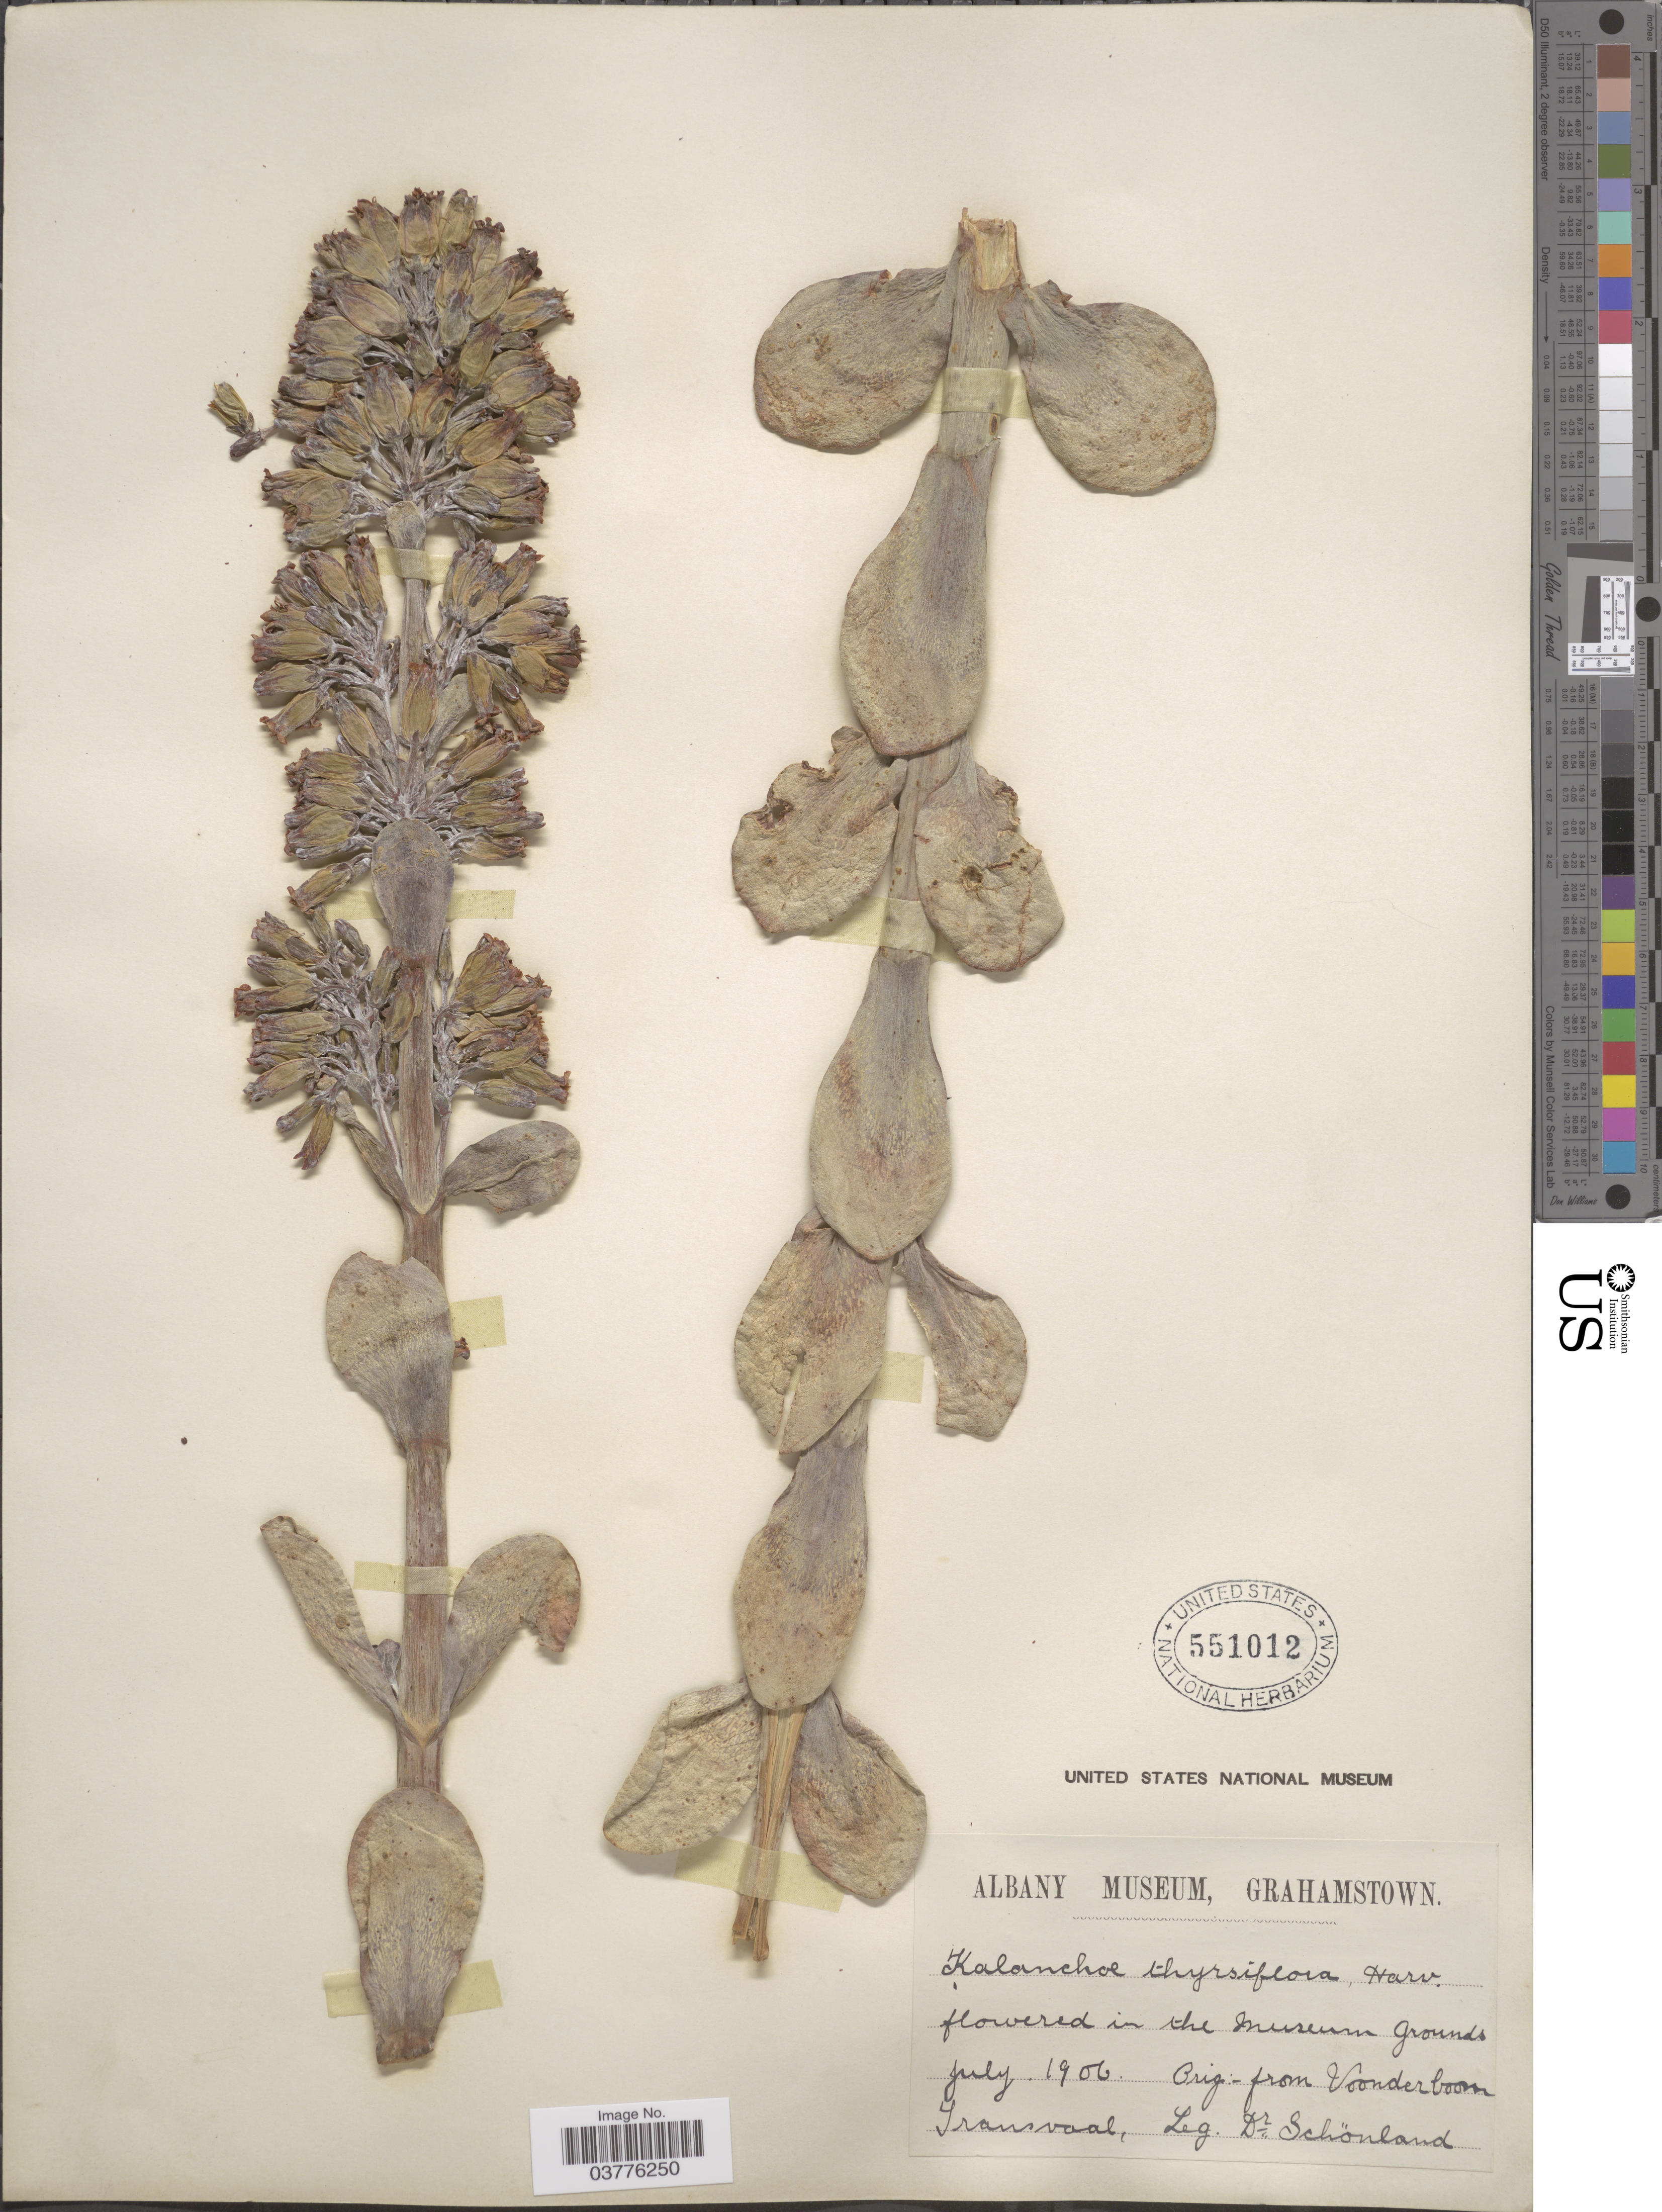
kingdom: Plantae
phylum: Tracheophyta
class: Magnoliopsida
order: Saxifragales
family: Crassulaceae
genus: Kalanchoe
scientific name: Kalanchoe thyrsiflora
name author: Harv.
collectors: Schönland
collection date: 1906-07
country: South Africa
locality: Transvaal?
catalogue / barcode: US 551012